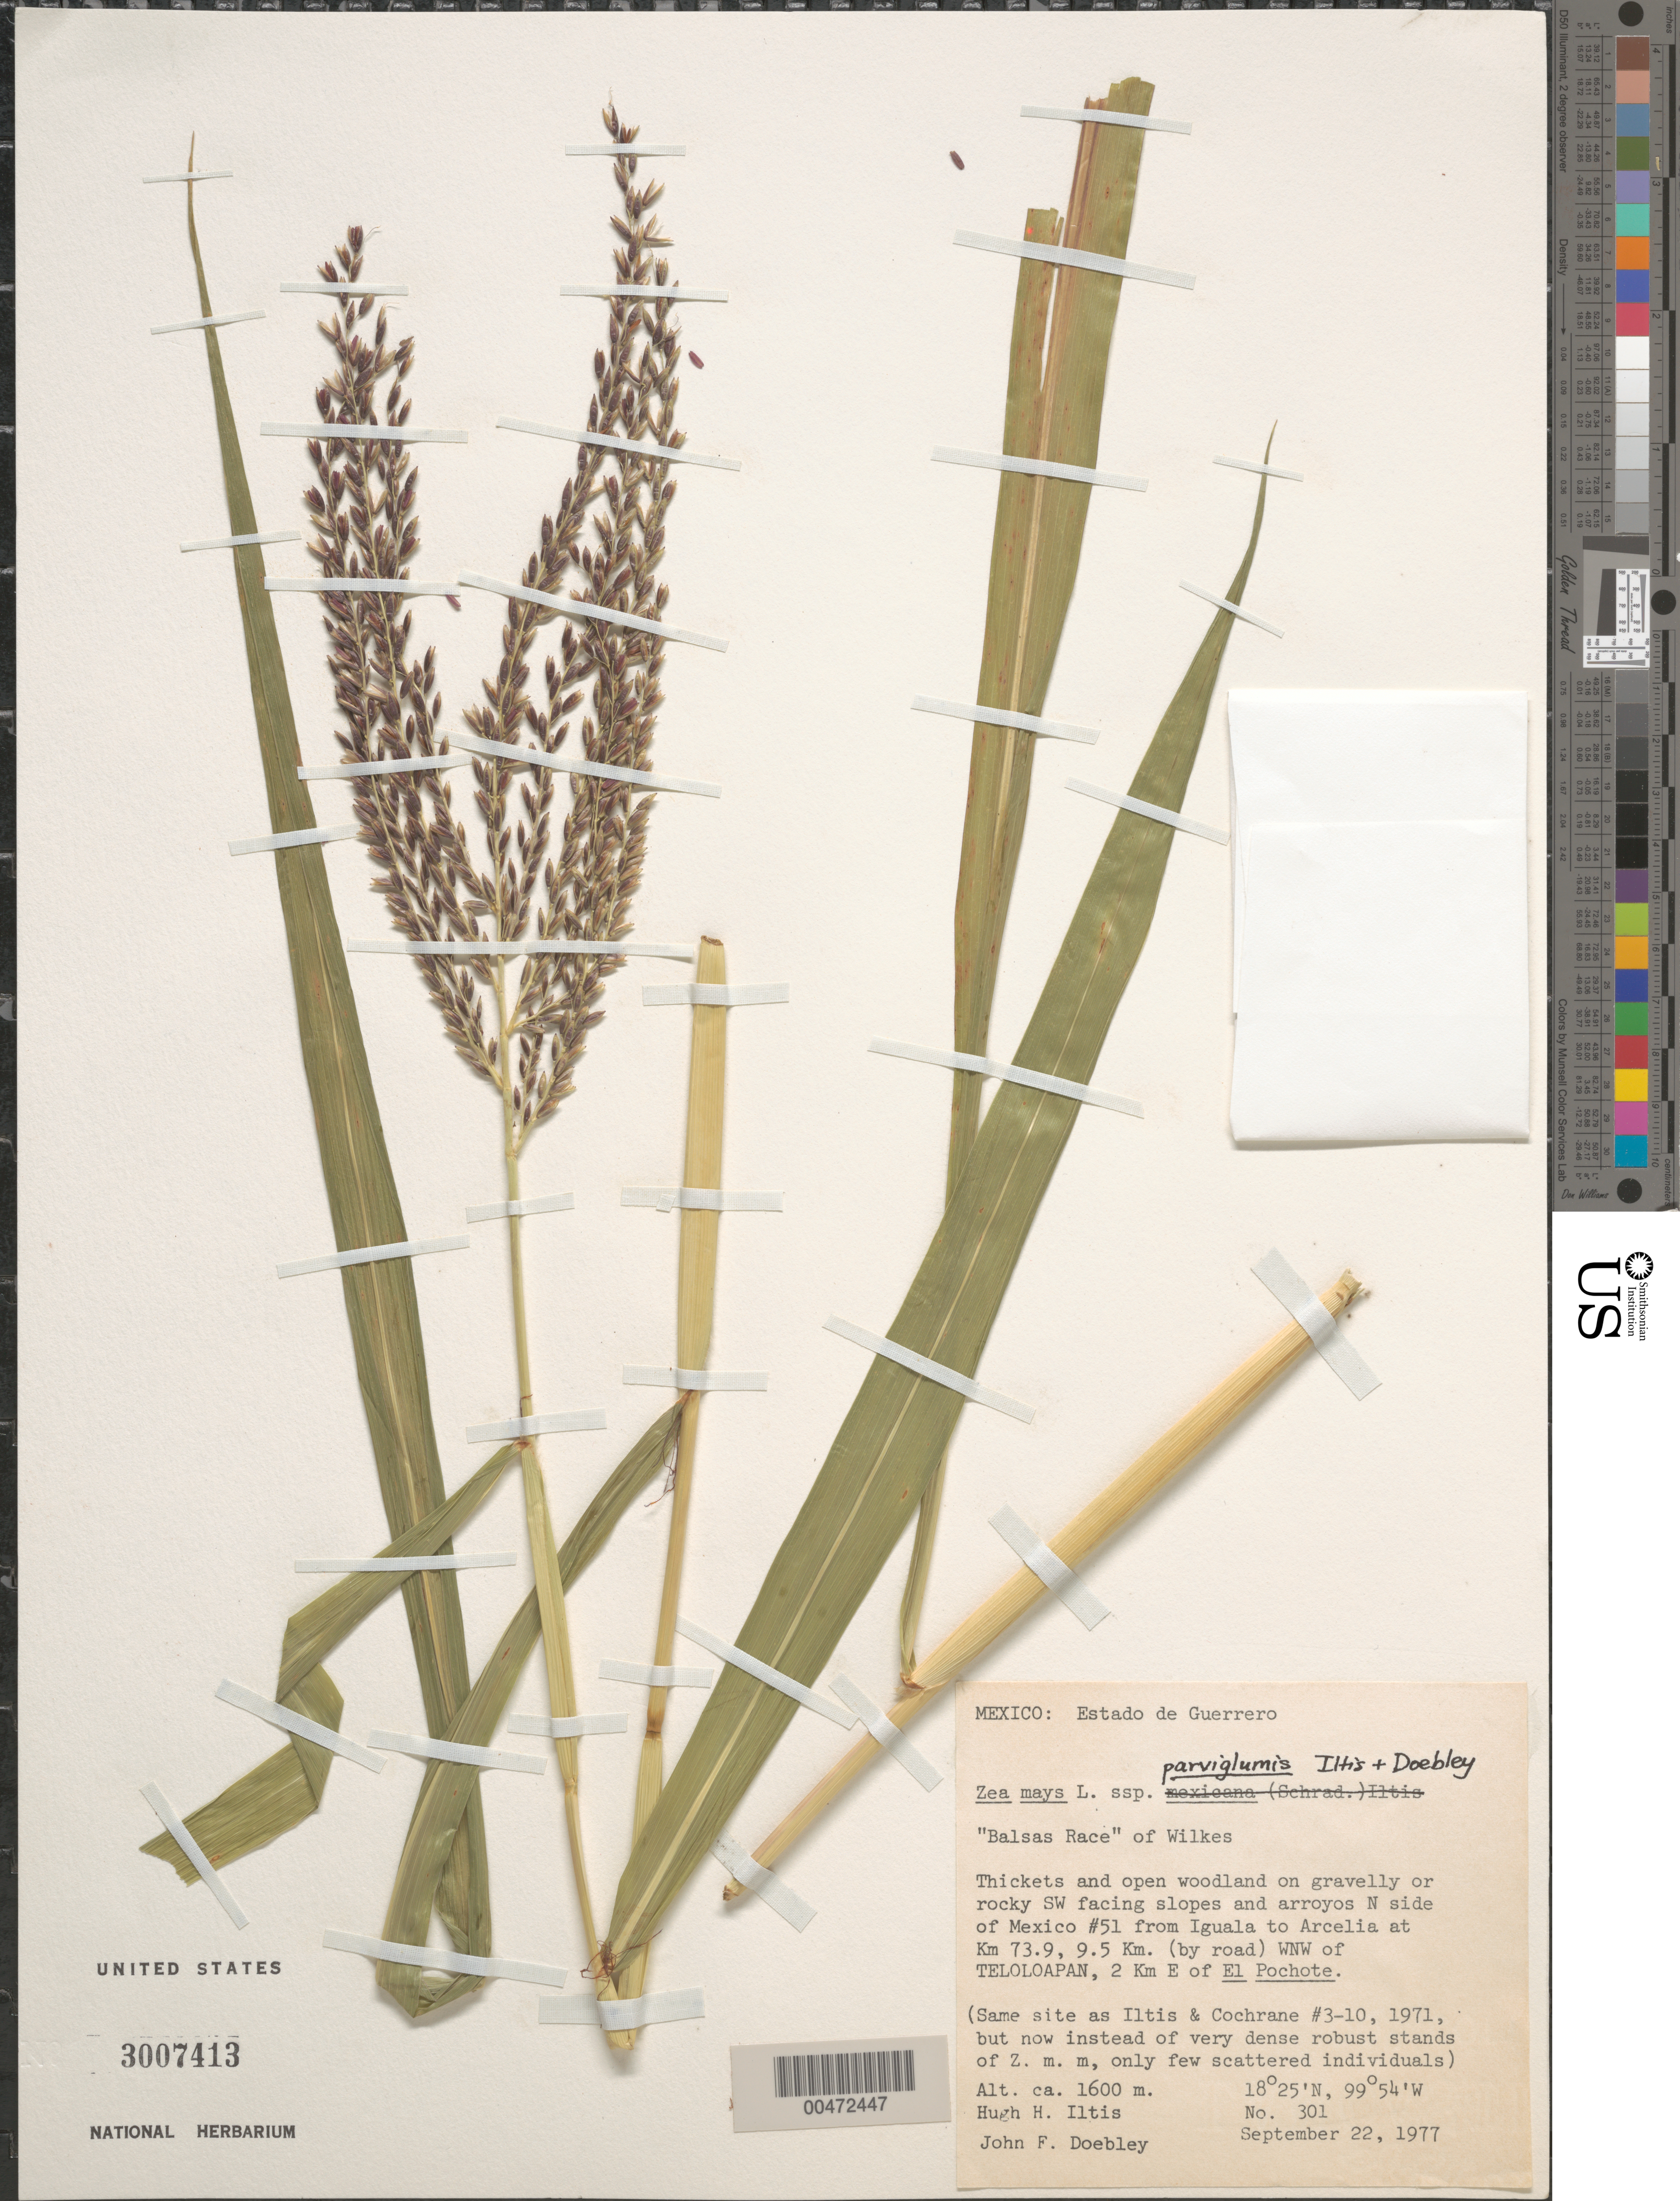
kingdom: Plantae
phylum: Tracheophyta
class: Liliopsida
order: Poales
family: Poaceae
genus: Zea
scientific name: Zea mays subsp. parviglumis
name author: Iltis & Doebley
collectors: H. H. Iltis & J. F. Doebley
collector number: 301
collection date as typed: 22 Sep 1977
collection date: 1977-09-22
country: Mexico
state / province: Guerrero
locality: N side of Mexico #51 from Iguala to Arcelia at Km 73.9, 9.5 km (by rd) WNW of Teloloapan, 2 km E of El Pochote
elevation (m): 1600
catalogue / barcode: US 3007413